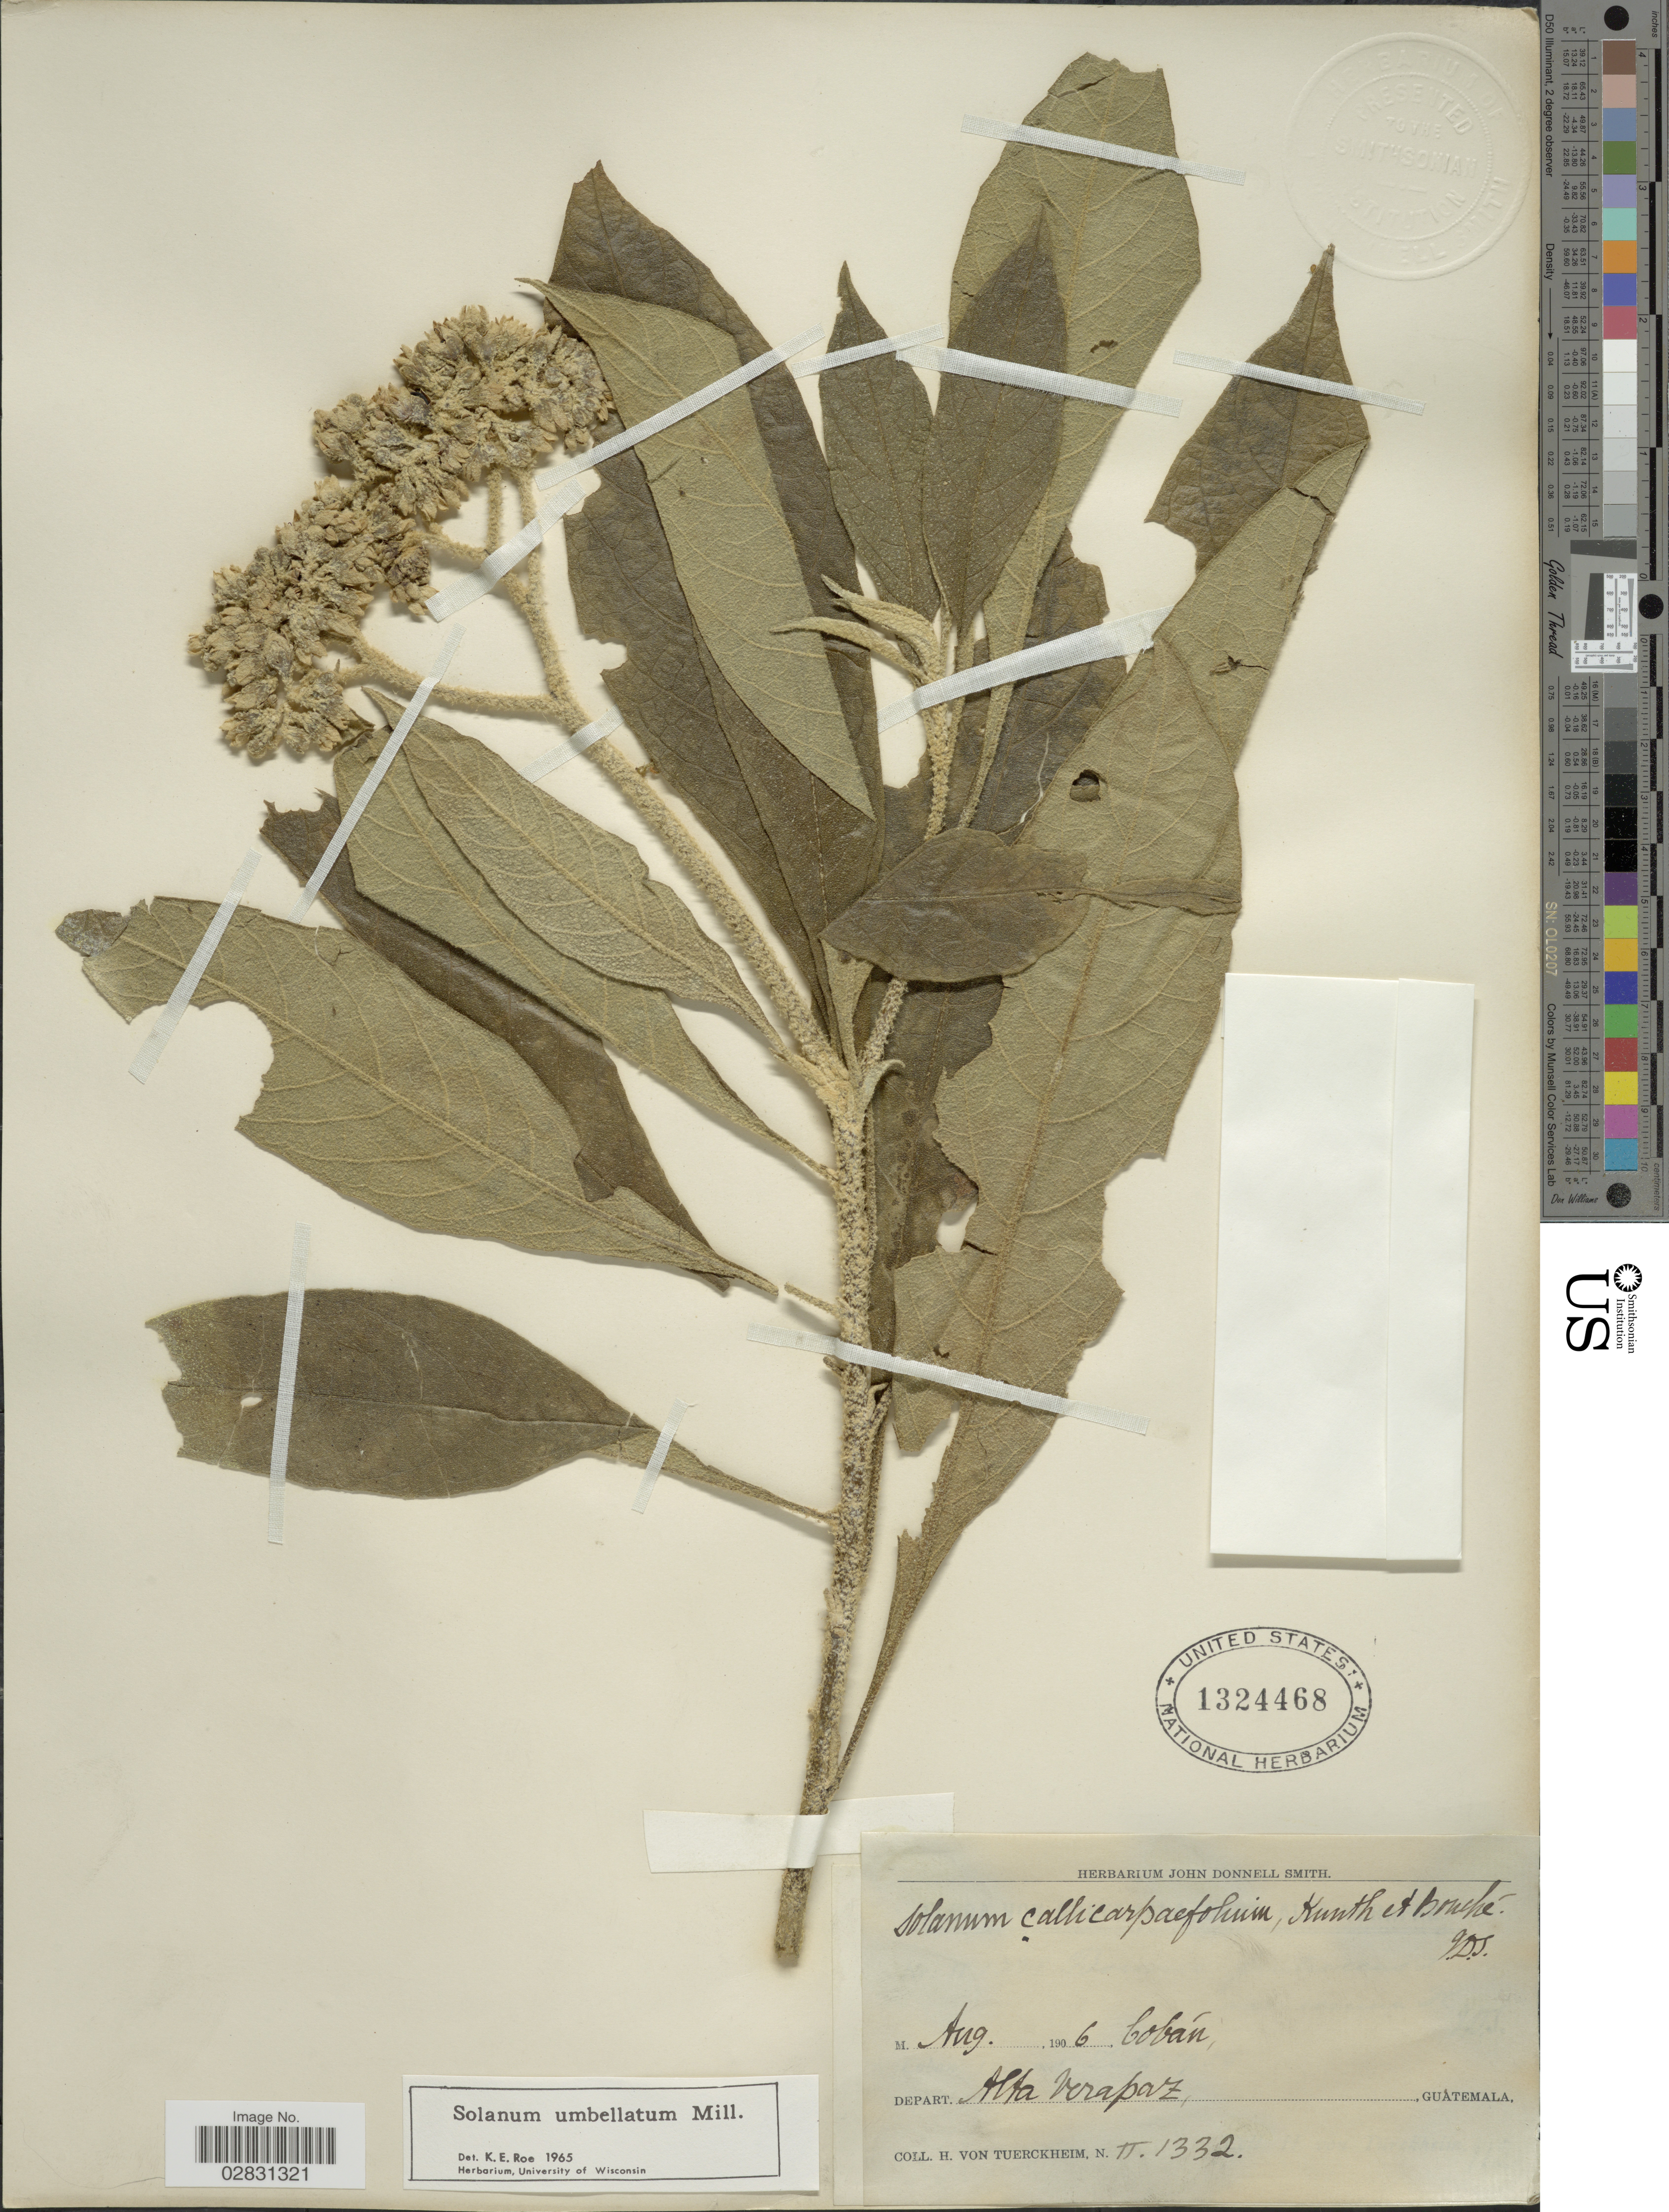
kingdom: Plantae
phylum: Tracheophyta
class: Magnoliopsida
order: Solanales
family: Solanaceae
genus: Solanum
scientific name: Solanum umbellatum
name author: Mill.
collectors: H. von Türckheim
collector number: II1332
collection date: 1906-08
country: Guatemala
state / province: Alta Verapaz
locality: Cobán, Depart. Alta Verapaz.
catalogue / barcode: US 1324468